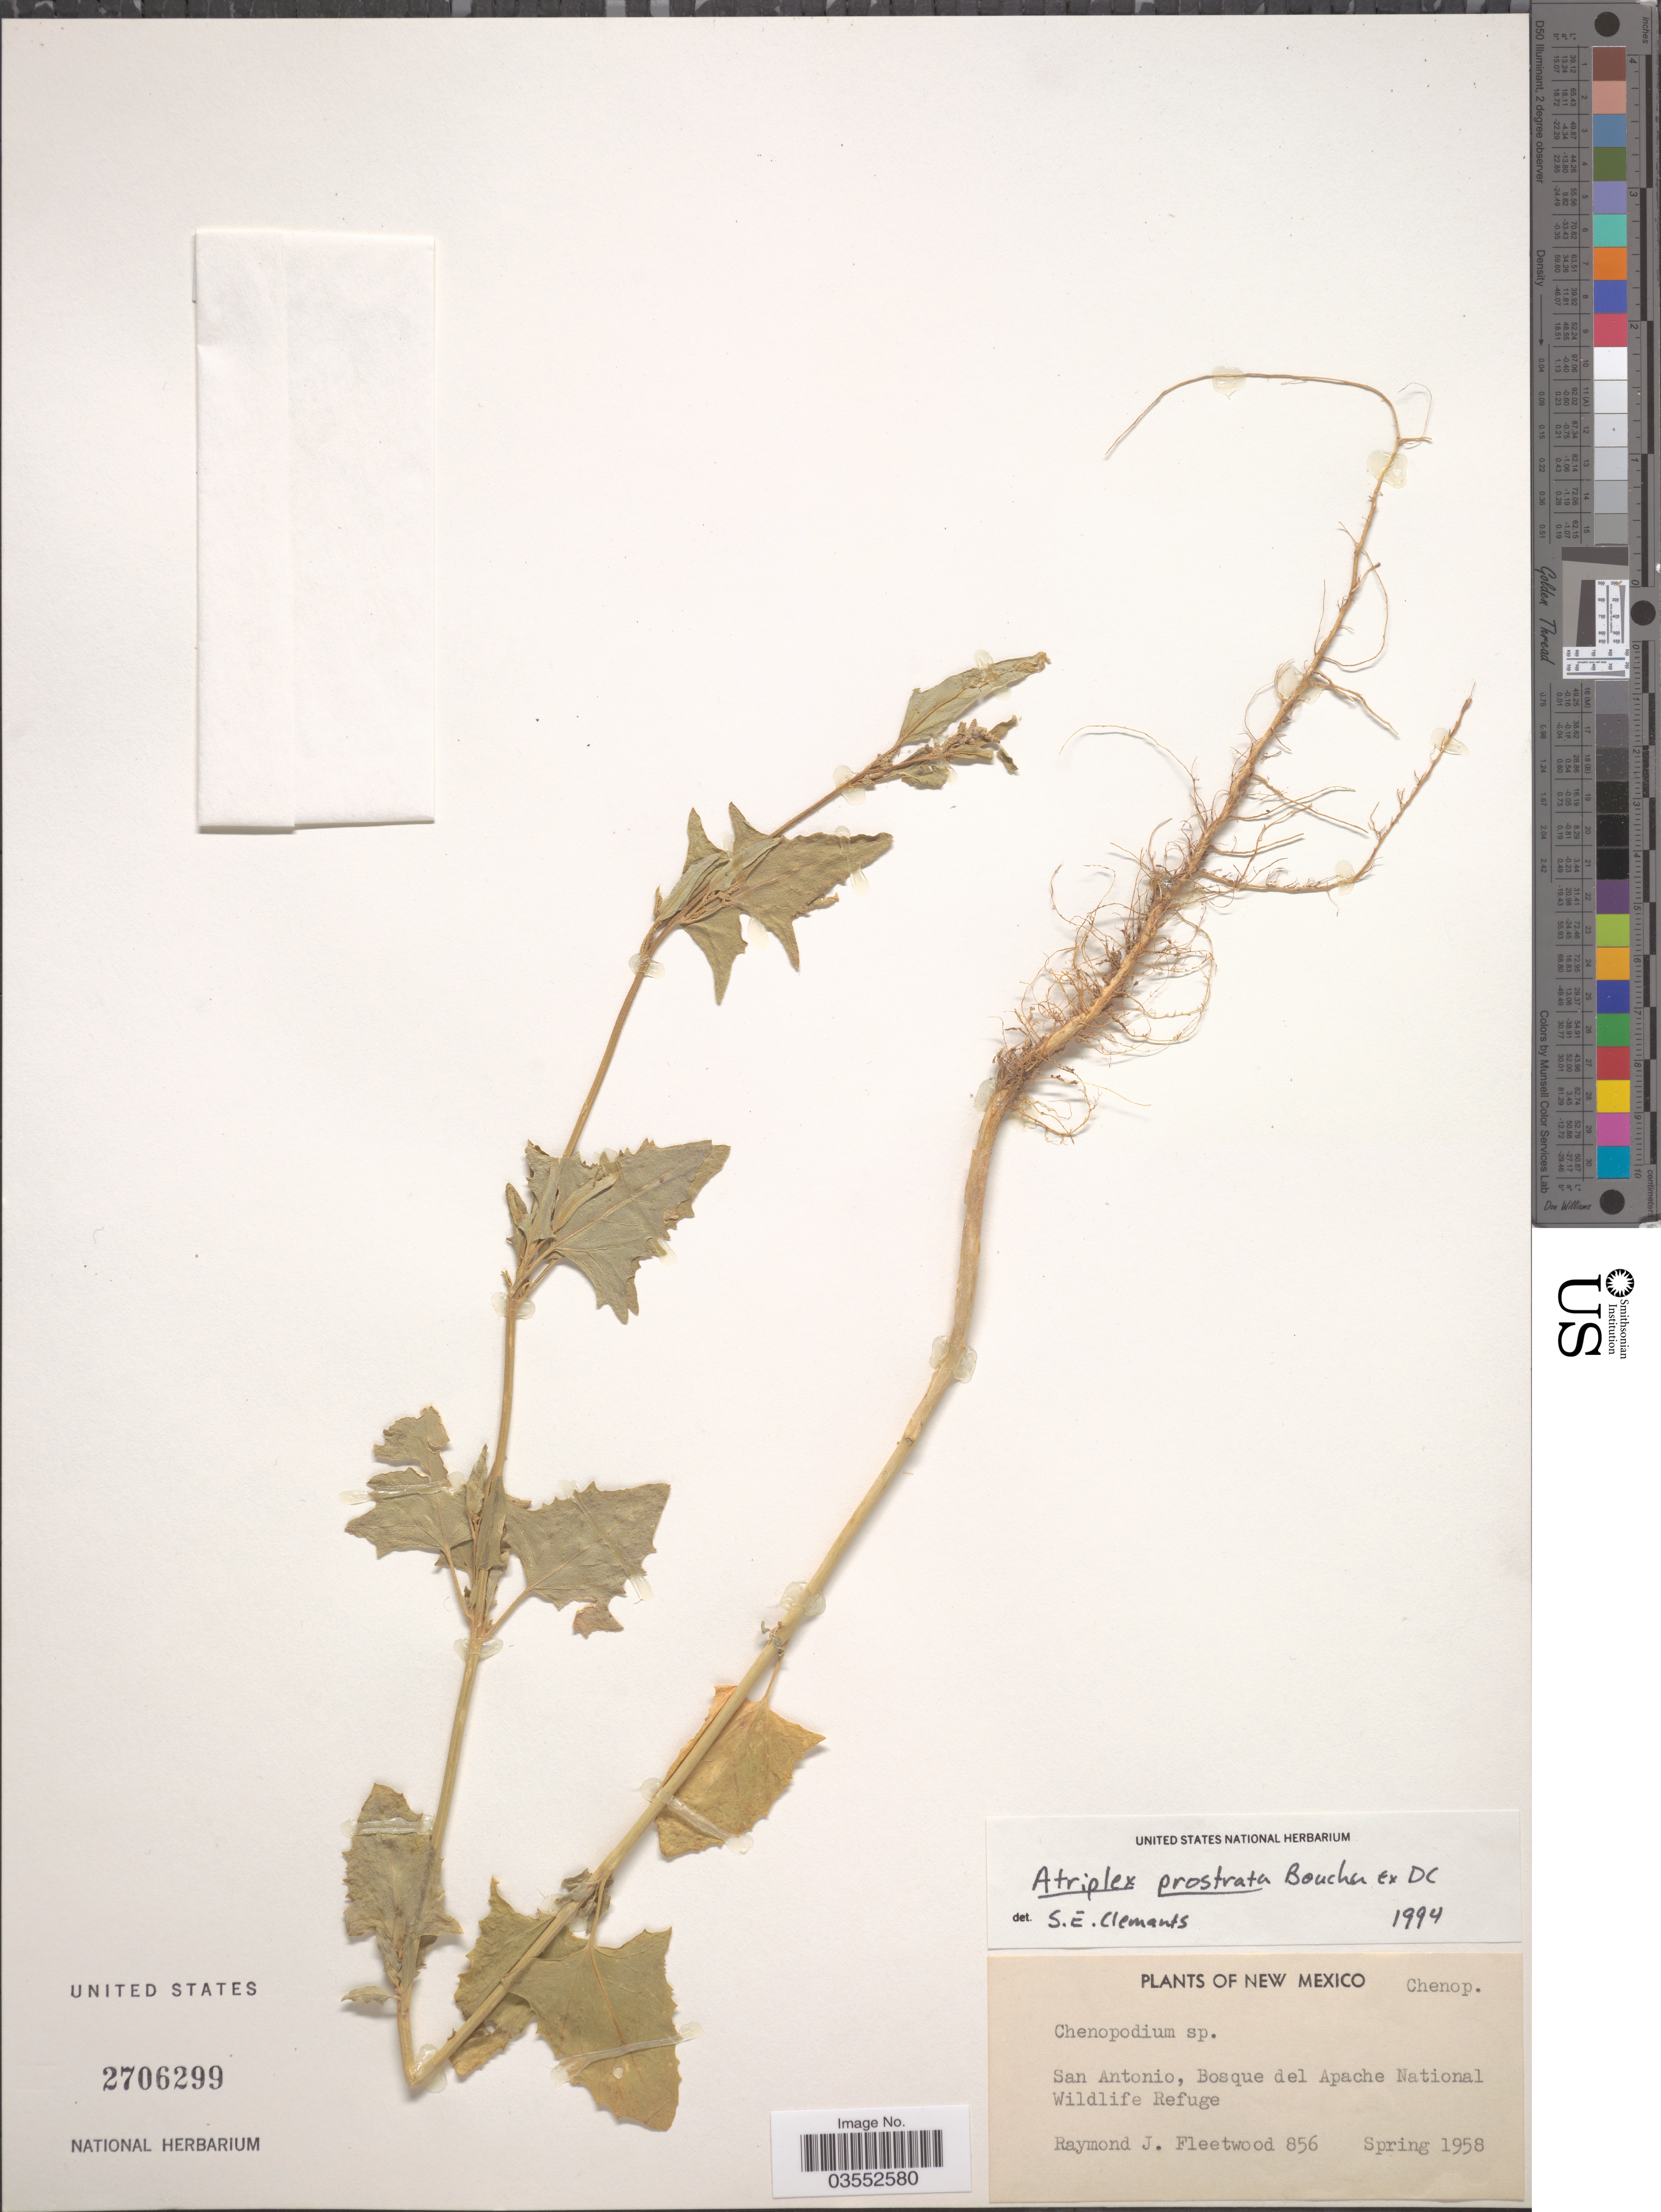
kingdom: Plantae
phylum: Tracheophyta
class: Magnoliopsida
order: Caryophyllales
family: Amaranthaceae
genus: Atriplex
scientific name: Atriplex prostrata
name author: Boucher ex DC.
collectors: R. J. Fleetwood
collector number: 856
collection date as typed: Spring 1958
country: United States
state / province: New Mexico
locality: San Antonio, Bosque del Apache National Wildlife Refuge.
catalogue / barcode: US 2706299